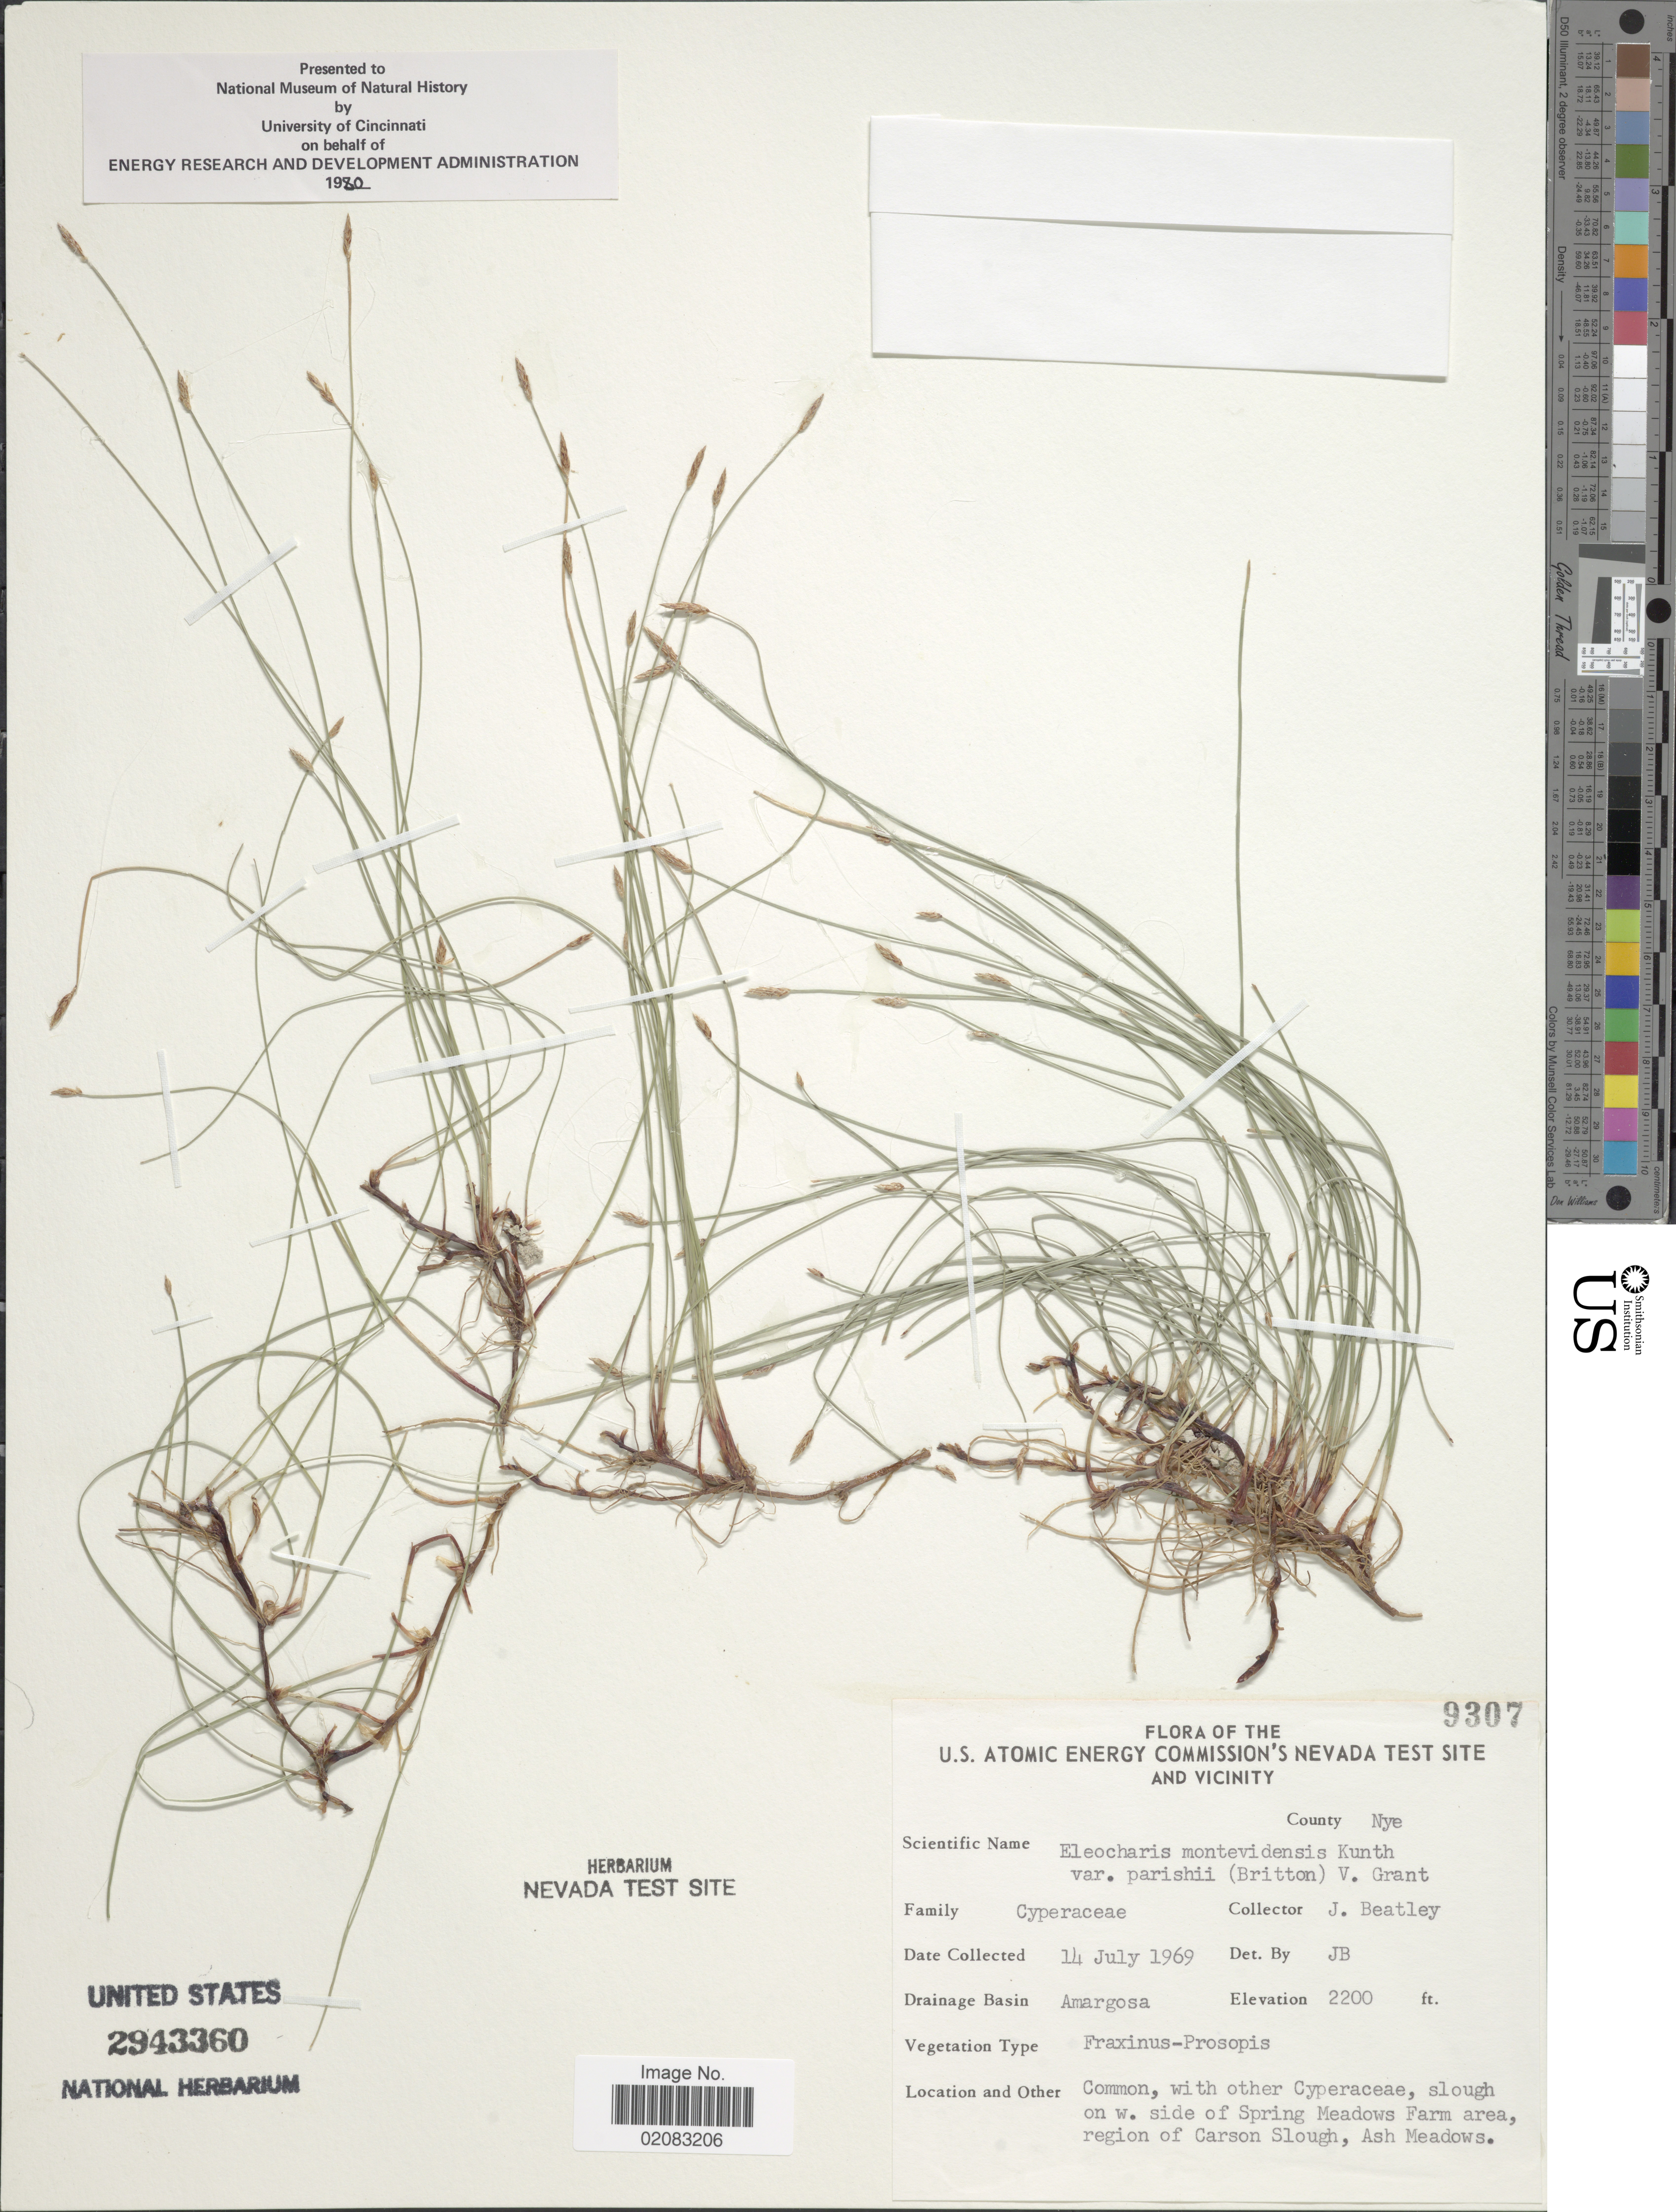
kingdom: Plantae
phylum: Tracheophyta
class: Liliopsida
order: Poales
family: Cyperaceae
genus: Eleocharis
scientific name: Eleocharis parishii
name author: Britton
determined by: Strong, Mark T., (BOT), Smithsonian Institution - National Museum of Natural History (UNITED STATES)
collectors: J. C. Beatley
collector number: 9307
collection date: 1969-07-14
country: United States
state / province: Nevada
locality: U.S. Atomic Energy Commision's Nevada Test Site and Vicinity, County Nye, Drainage Basin Amargosa, Common, with other Cyperaceae, slough on w side of Spring Meadows Farm area, region of Carson Slough, Ash Meadows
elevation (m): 671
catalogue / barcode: US 2943360